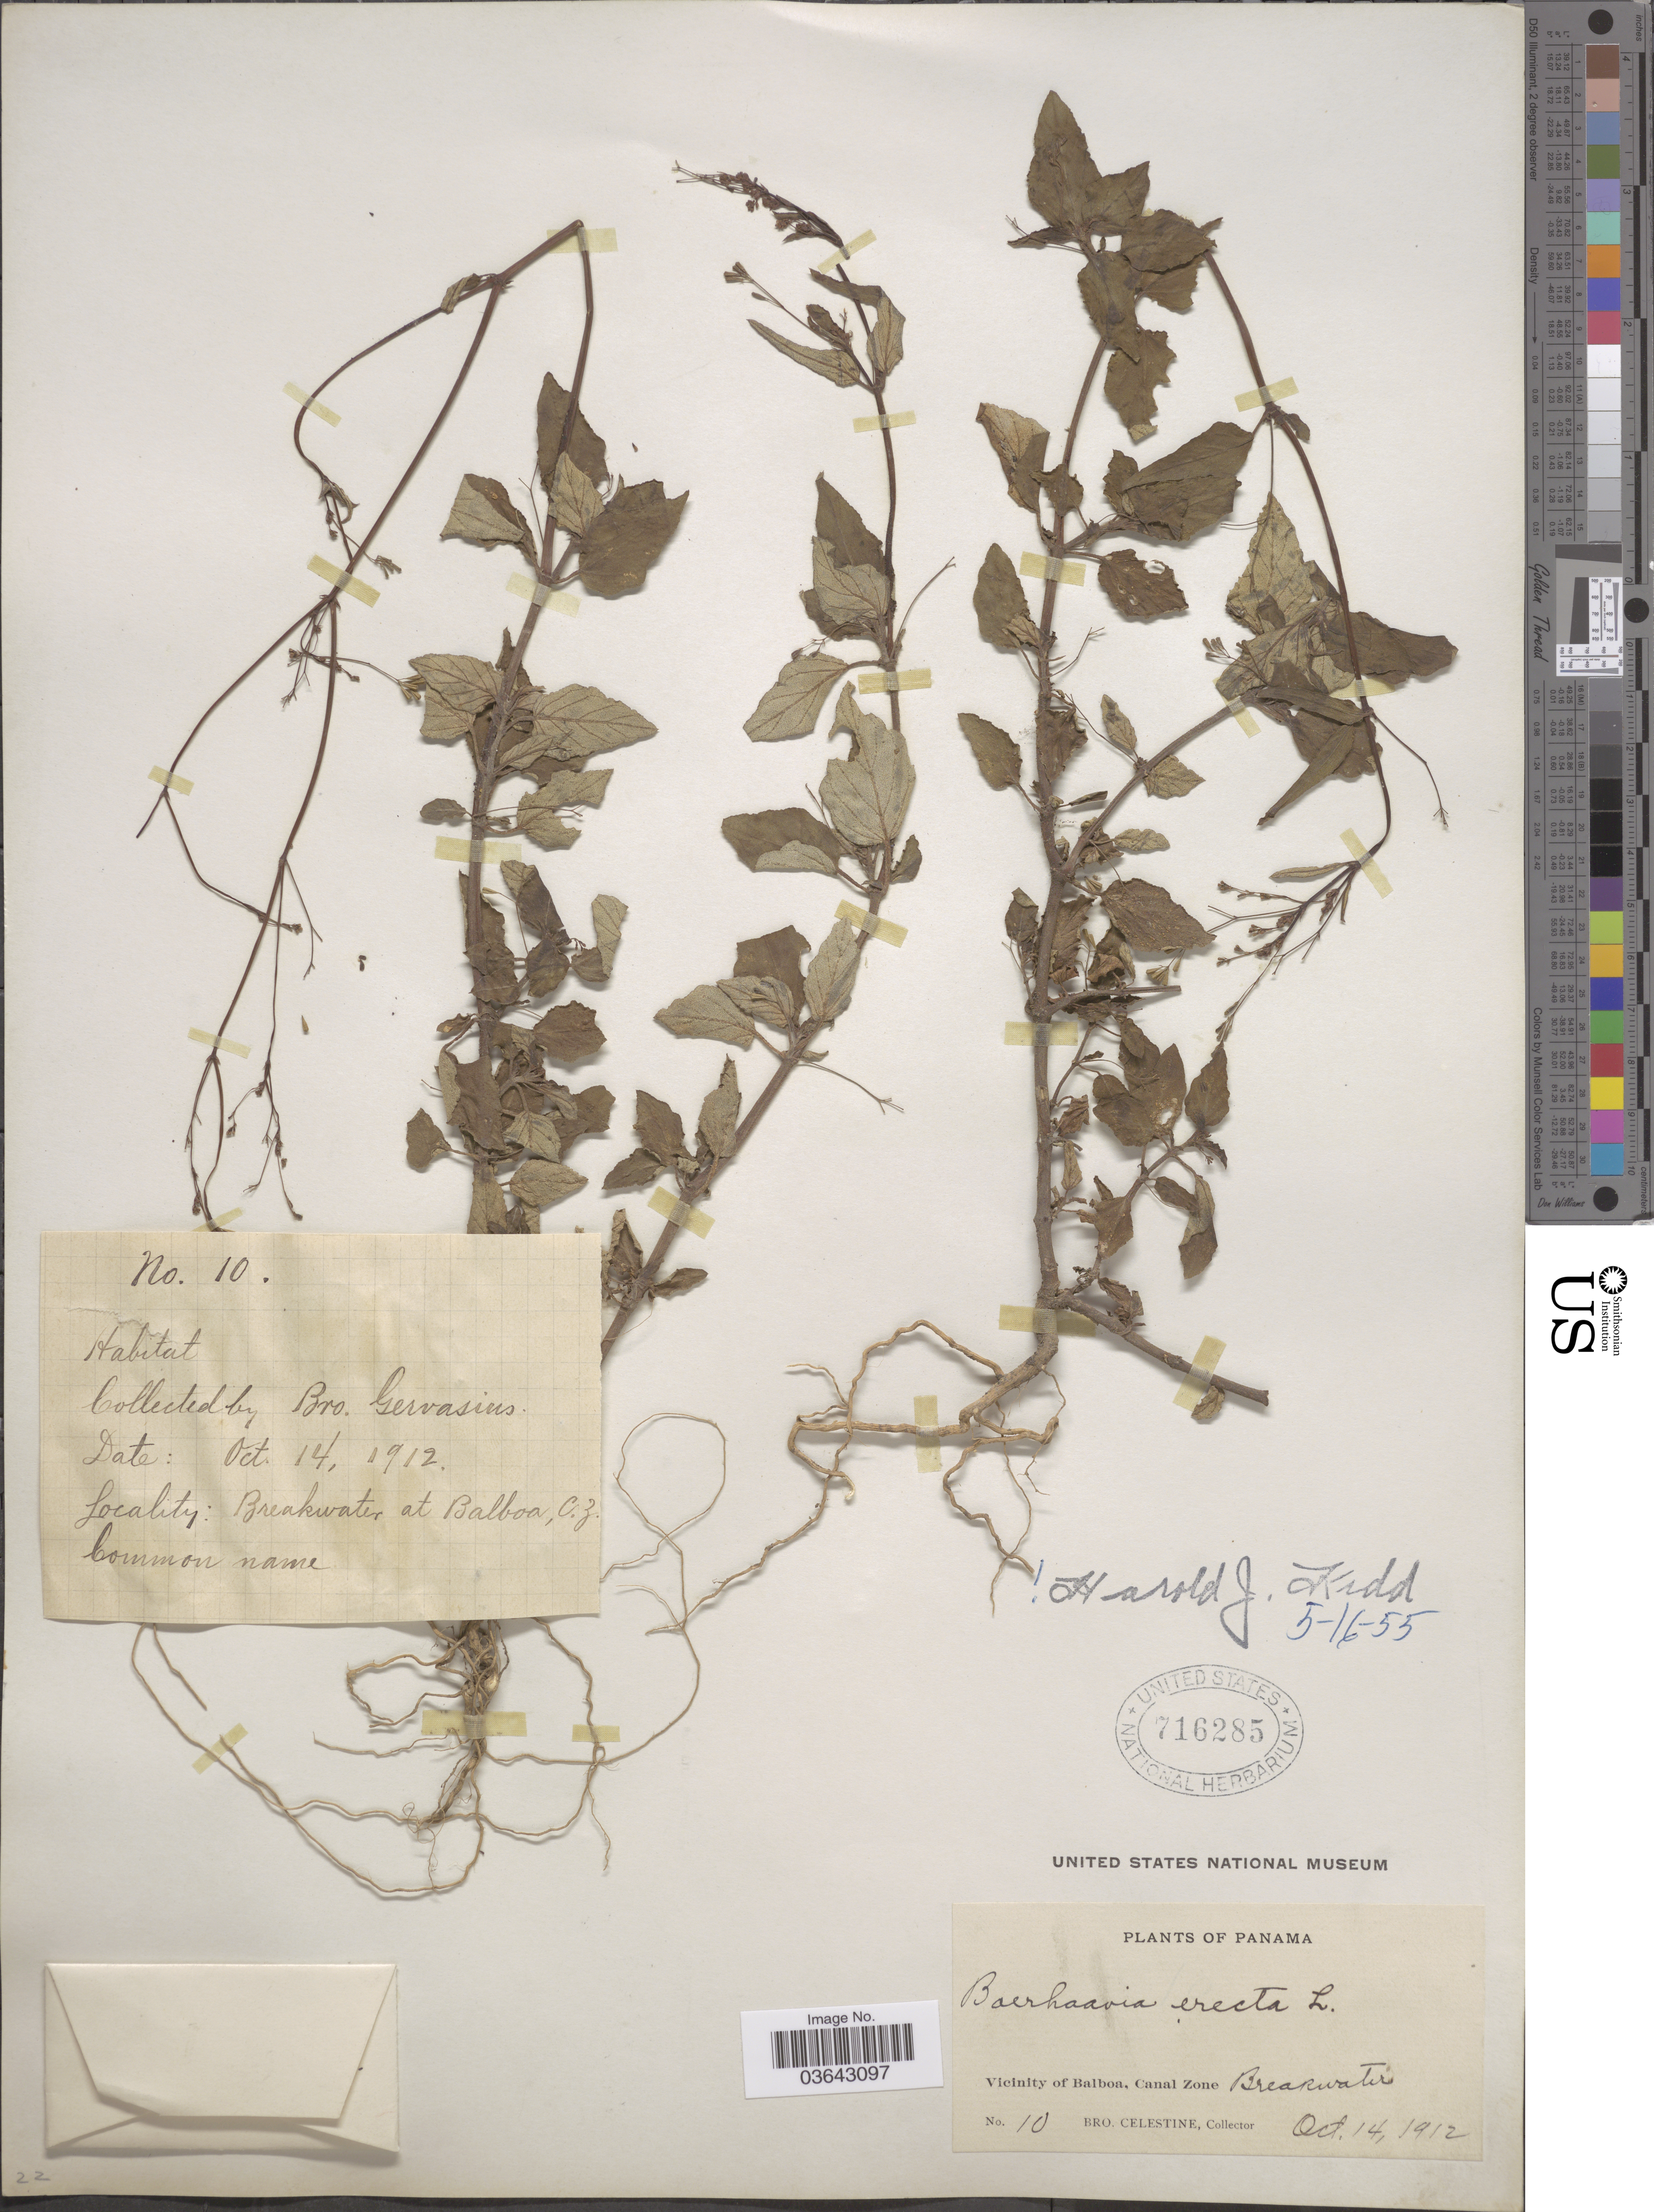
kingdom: Plantae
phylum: Tracheophyta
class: Magnoliopsida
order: Caryophyllales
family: Nyctaginaceae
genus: Boerhavia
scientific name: Boerhavia erecta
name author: L.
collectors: B. Gervais & B. Celestine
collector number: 10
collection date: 1912-10-14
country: Panama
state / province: Colón / Panamá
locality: Breakwater, at Balboa, C.Z. Vicinity of Balboa, Canal Zone, Breakwater.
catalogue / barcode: US 716285